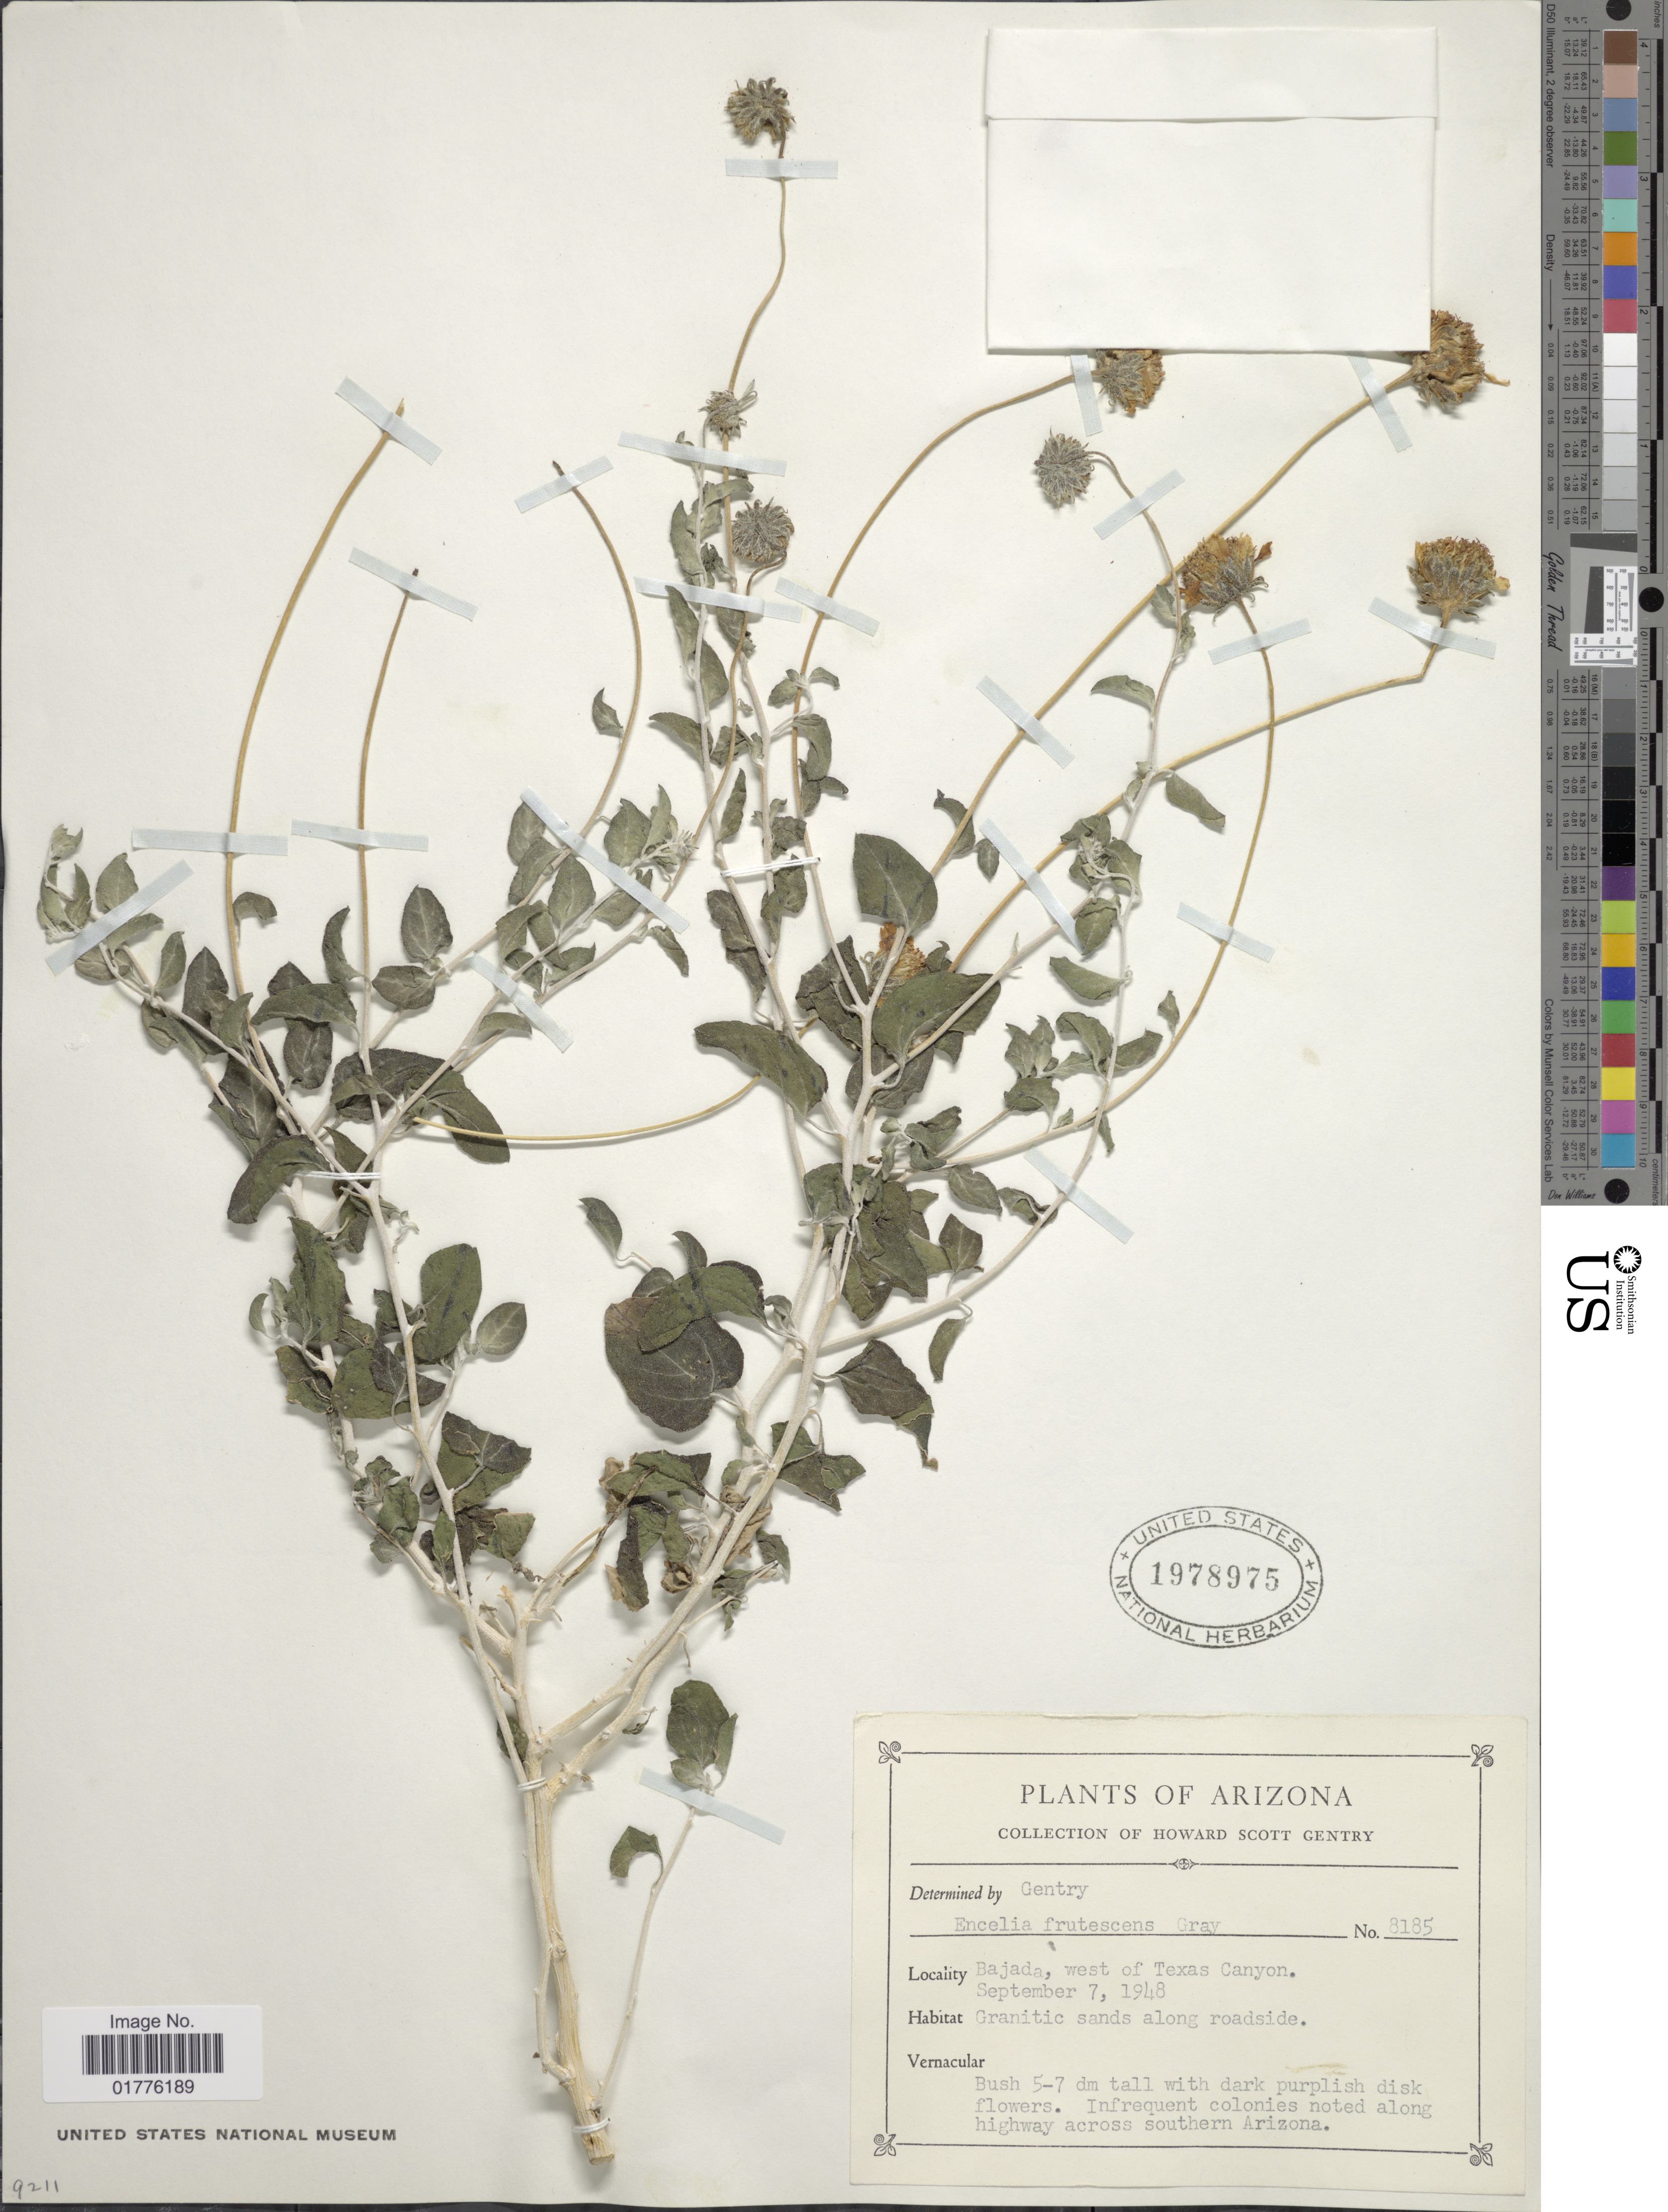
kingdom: Plantae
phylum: Tracheophyta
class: Magnoliopsida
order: Asterales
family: Asteraceae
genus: Encelia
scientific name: Encelia frutescens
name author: (A. Gray) A. Gray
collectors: H. S. Gentry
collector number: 8185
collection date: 1948-09-07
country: United States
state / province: Arizona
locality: Arizona. Bajada, west of Texas Canyon. Granitic sands along roadside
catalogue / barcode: US 1978975